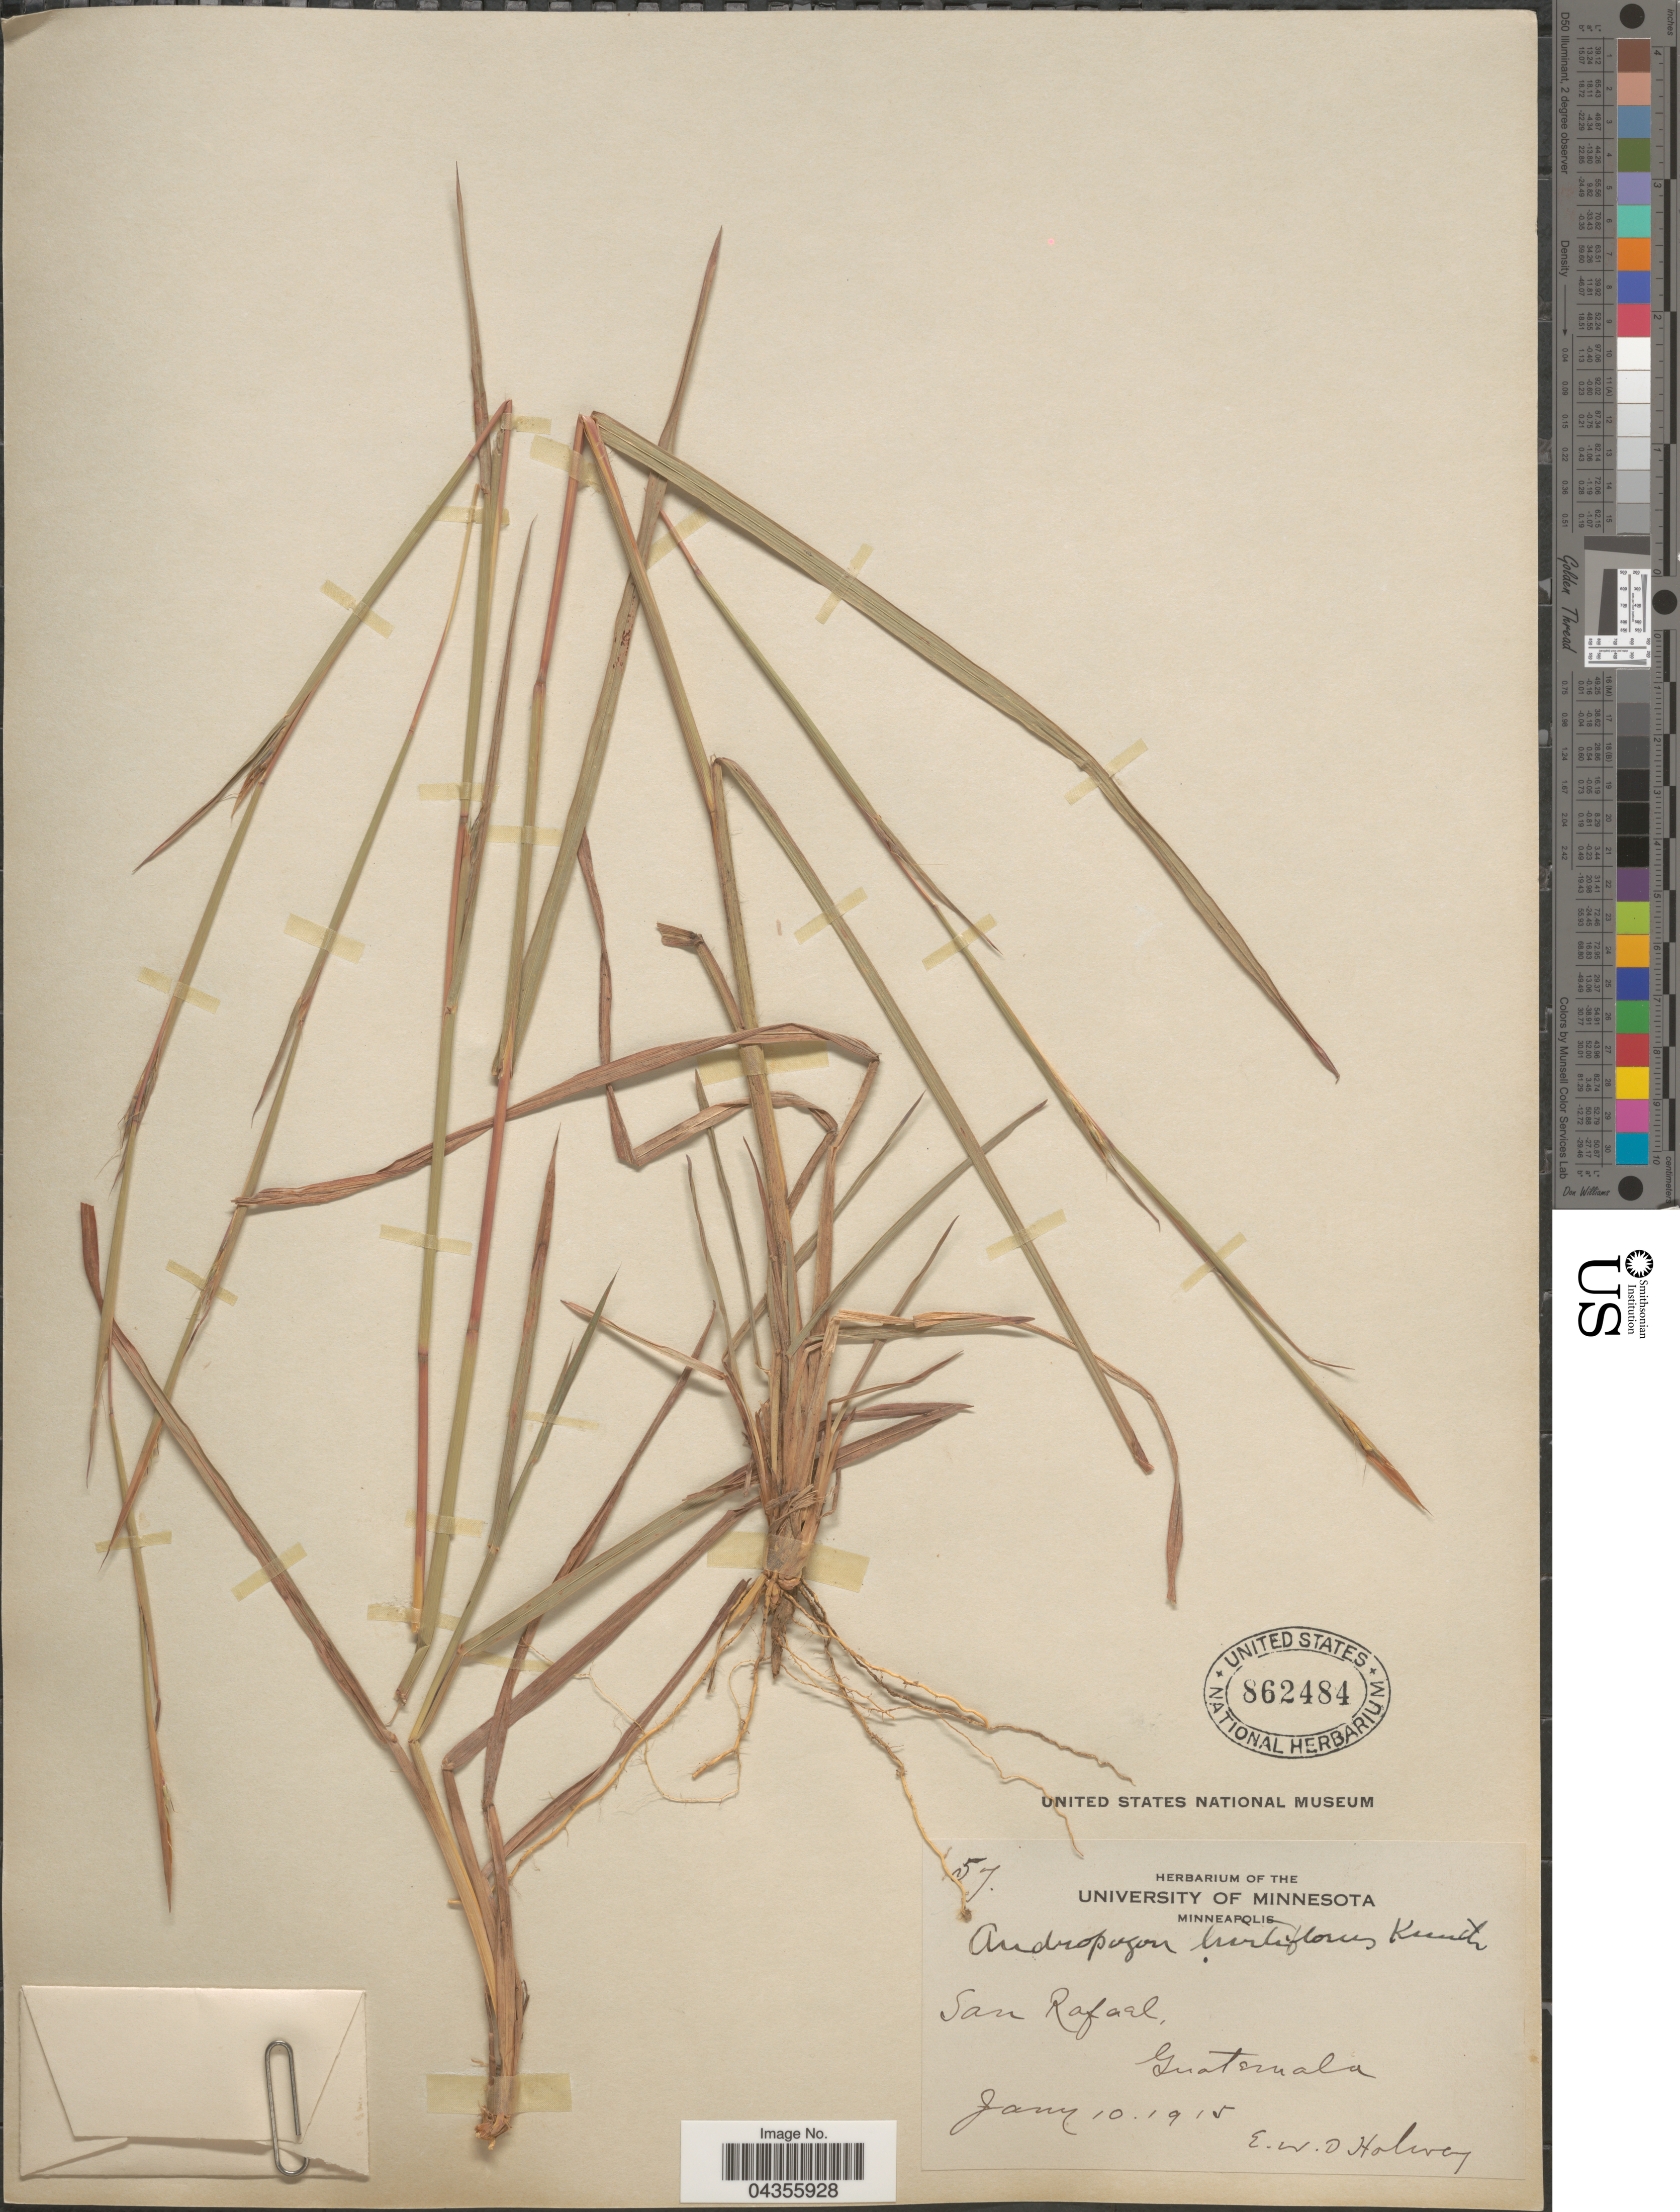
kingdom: Plantae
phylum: Tracheophyta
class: Liliopsida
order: Poales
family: Poaceae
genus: Schizachyrium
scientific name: Schizachyrium scoparium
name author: (Michx.) Nash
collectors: E. W. D. Holway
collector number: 57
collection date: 1915-01-10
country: Guatemala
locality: San Rafael.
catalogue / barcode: US 862484